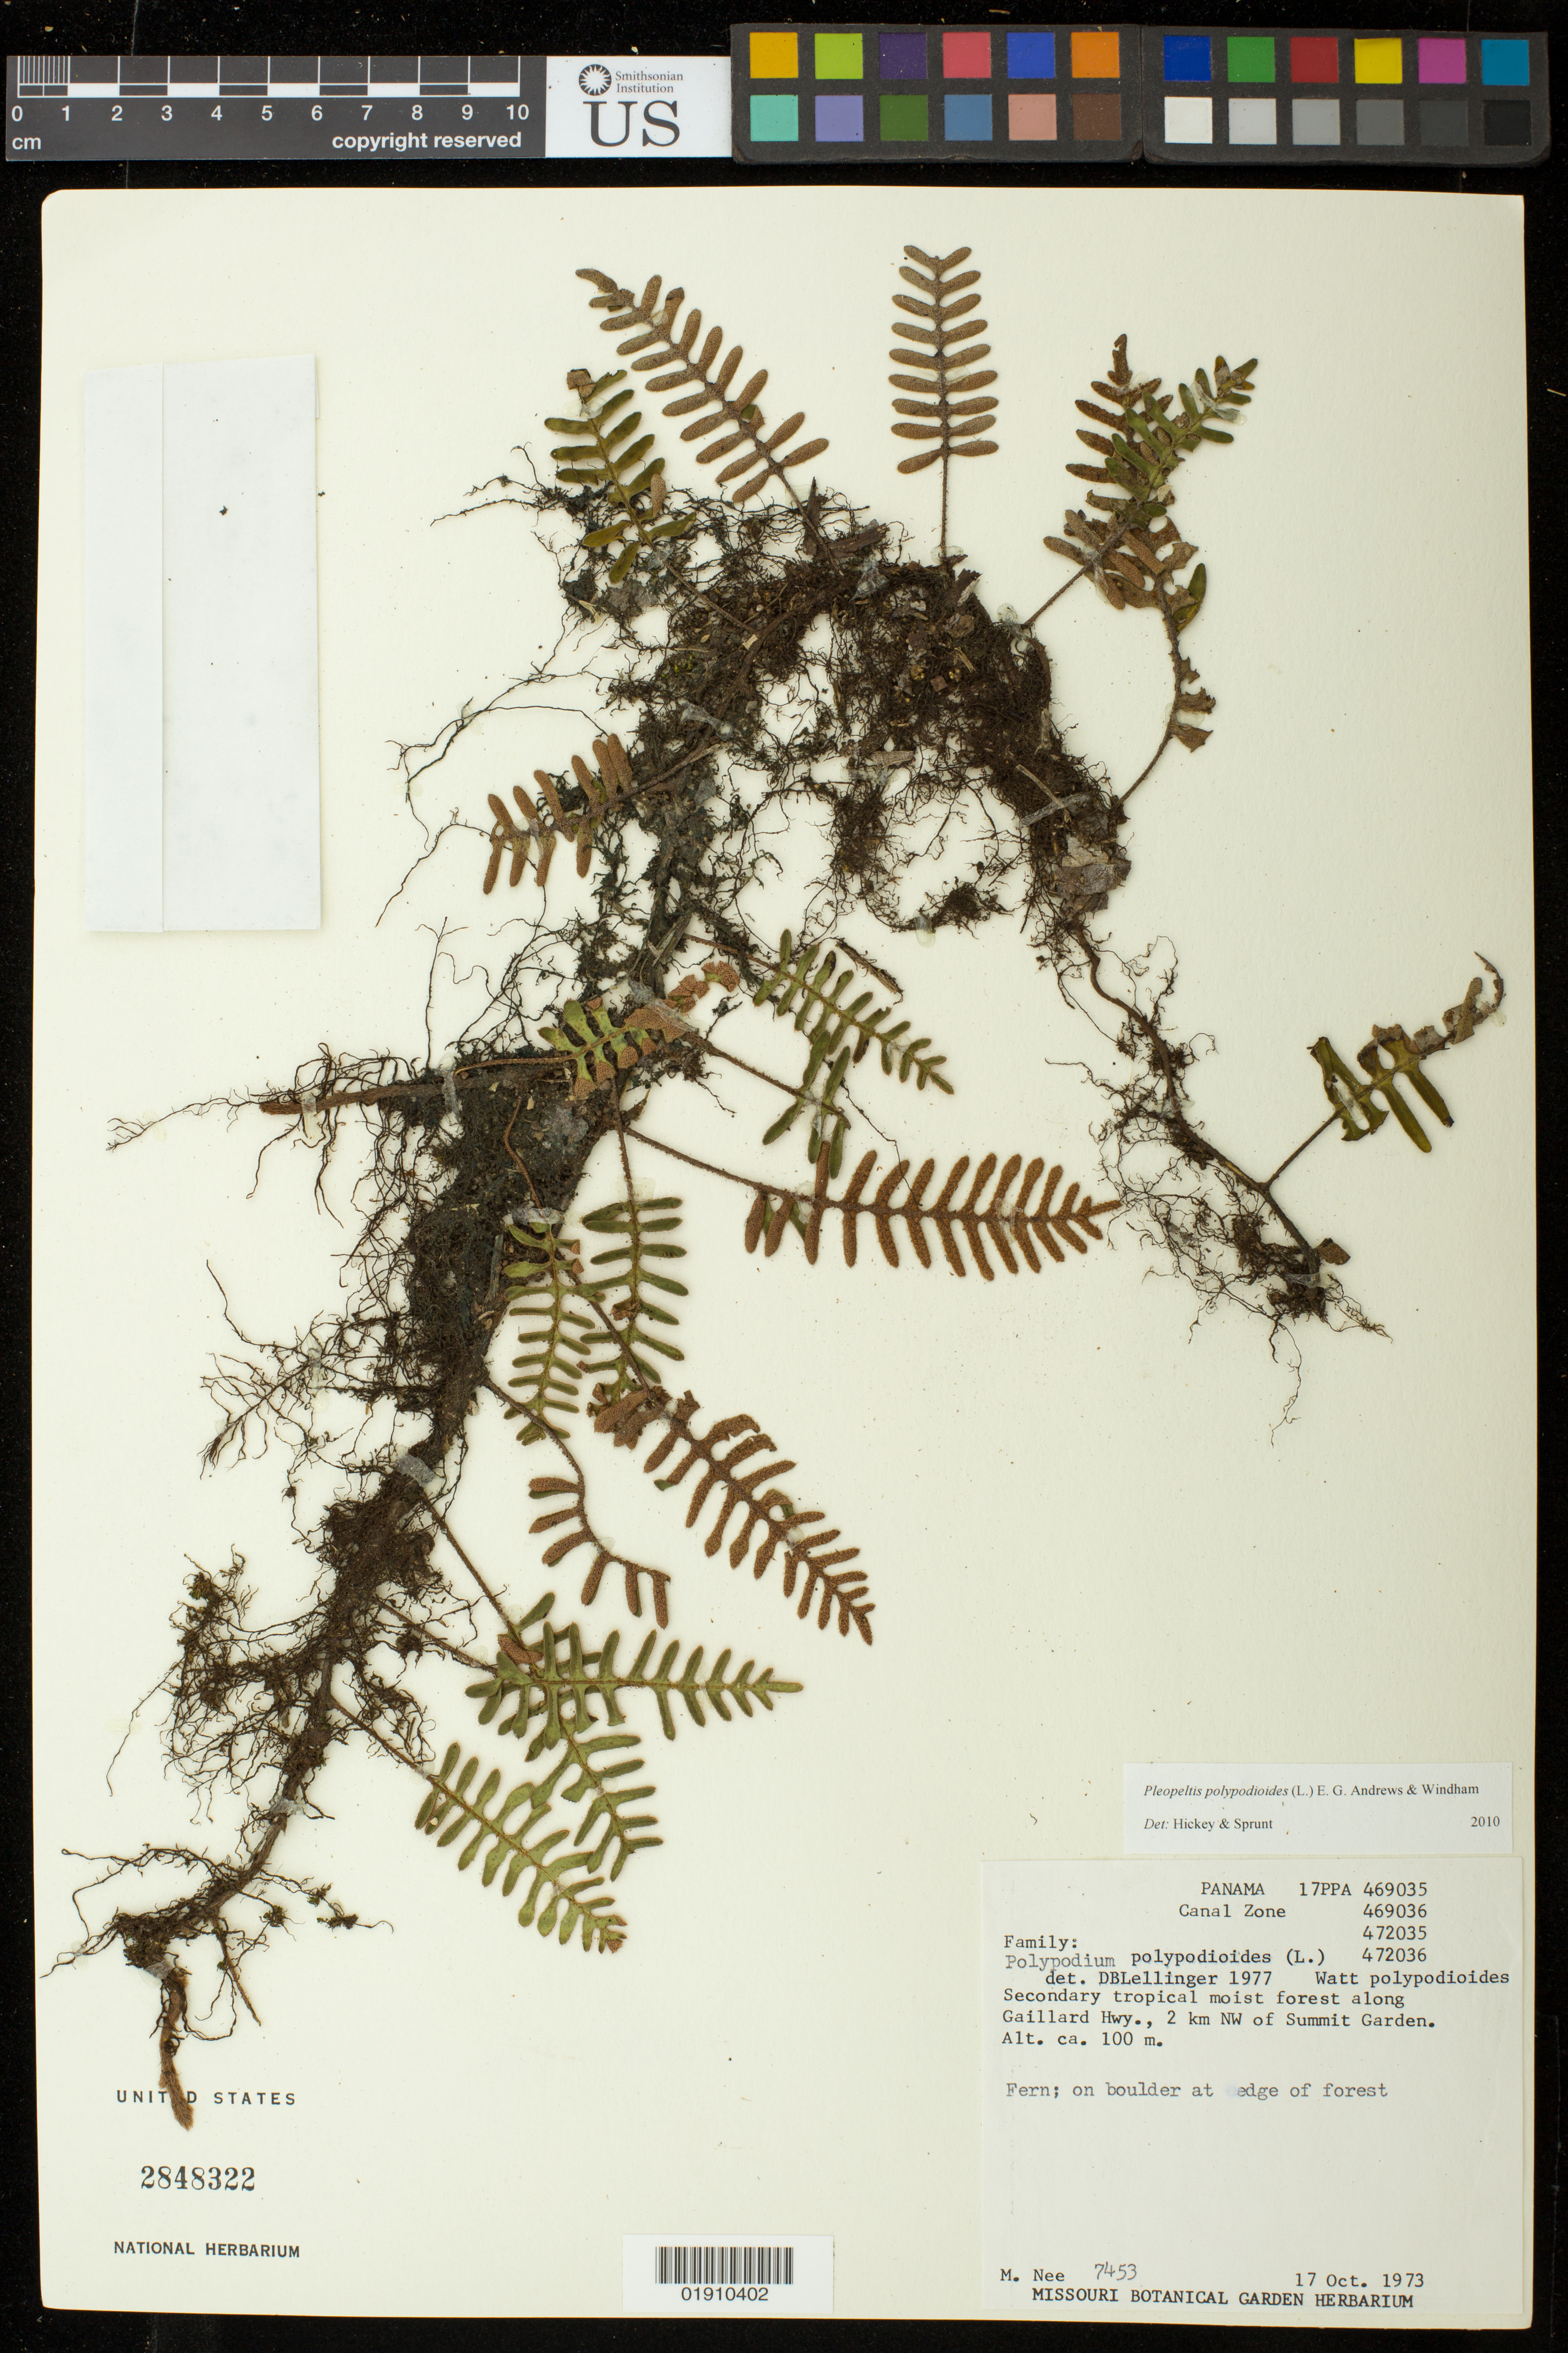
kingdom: Plantae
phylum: Tracheophyta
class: Polypodiopsida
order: Polypodiales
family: Polypodiaceae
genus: Pleopeltis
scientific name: Pleopeltis polypodioides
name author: (L.) E.G. Andrews & Windham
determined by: Hickey, R. J.; Sprunt, S. V.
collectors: M. Nee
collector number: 7453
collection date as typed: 17 Oct. 1973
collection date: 1973-10-17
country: Panama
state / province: Panamá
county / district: Canal Zone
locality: Canal Zone, along Gaillard Hwy., 2 km NW of Summit Garden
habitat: secondary tropical moist forest, on boulder at edge of forest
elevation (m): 100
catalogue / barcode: US 2848322